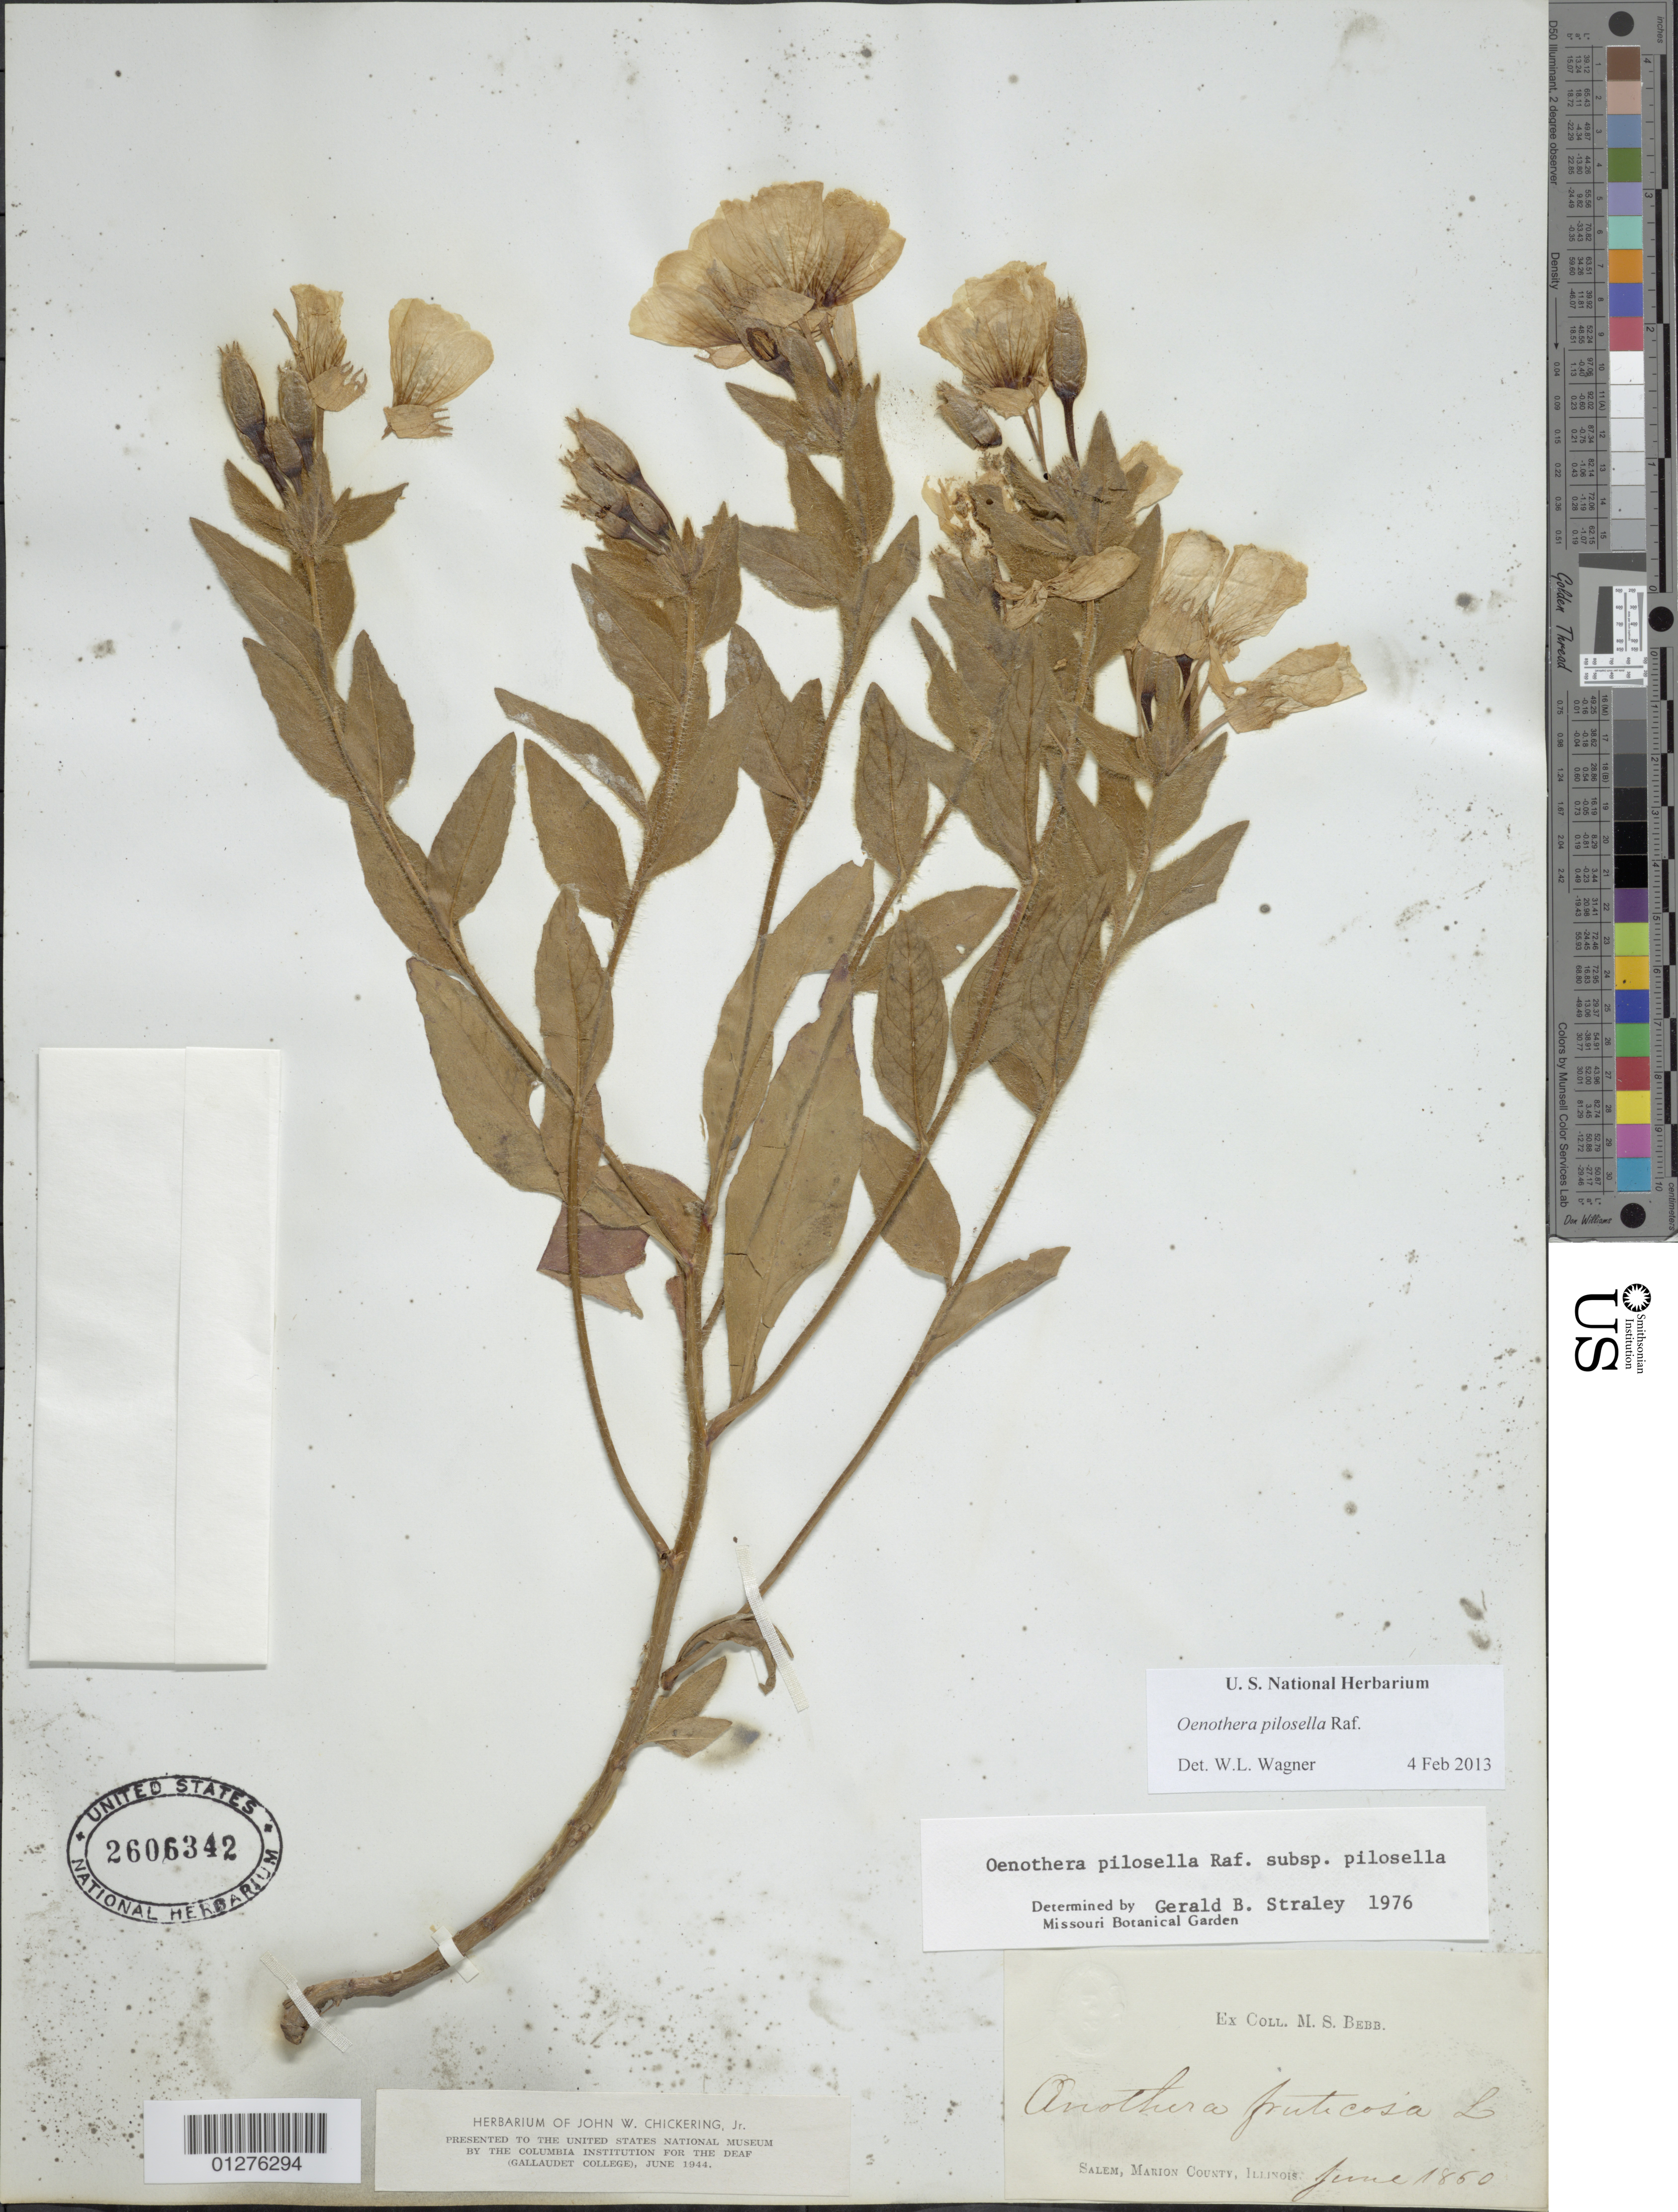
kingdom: Plantae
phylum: Tracheophyta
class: Magnoliopsida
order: Myrtales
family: Onagraceae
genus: Oenothera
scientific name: Oenothera pilosella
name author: Raf.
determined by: Wagner, W. L., (BOT), Smithsonian Institution - National Museum of Natural History (UNITED STATES)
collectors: M. Bebb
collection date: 1850-06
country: United States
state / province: Illinois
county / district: Marion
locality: Salem.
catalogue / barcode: US 2606342